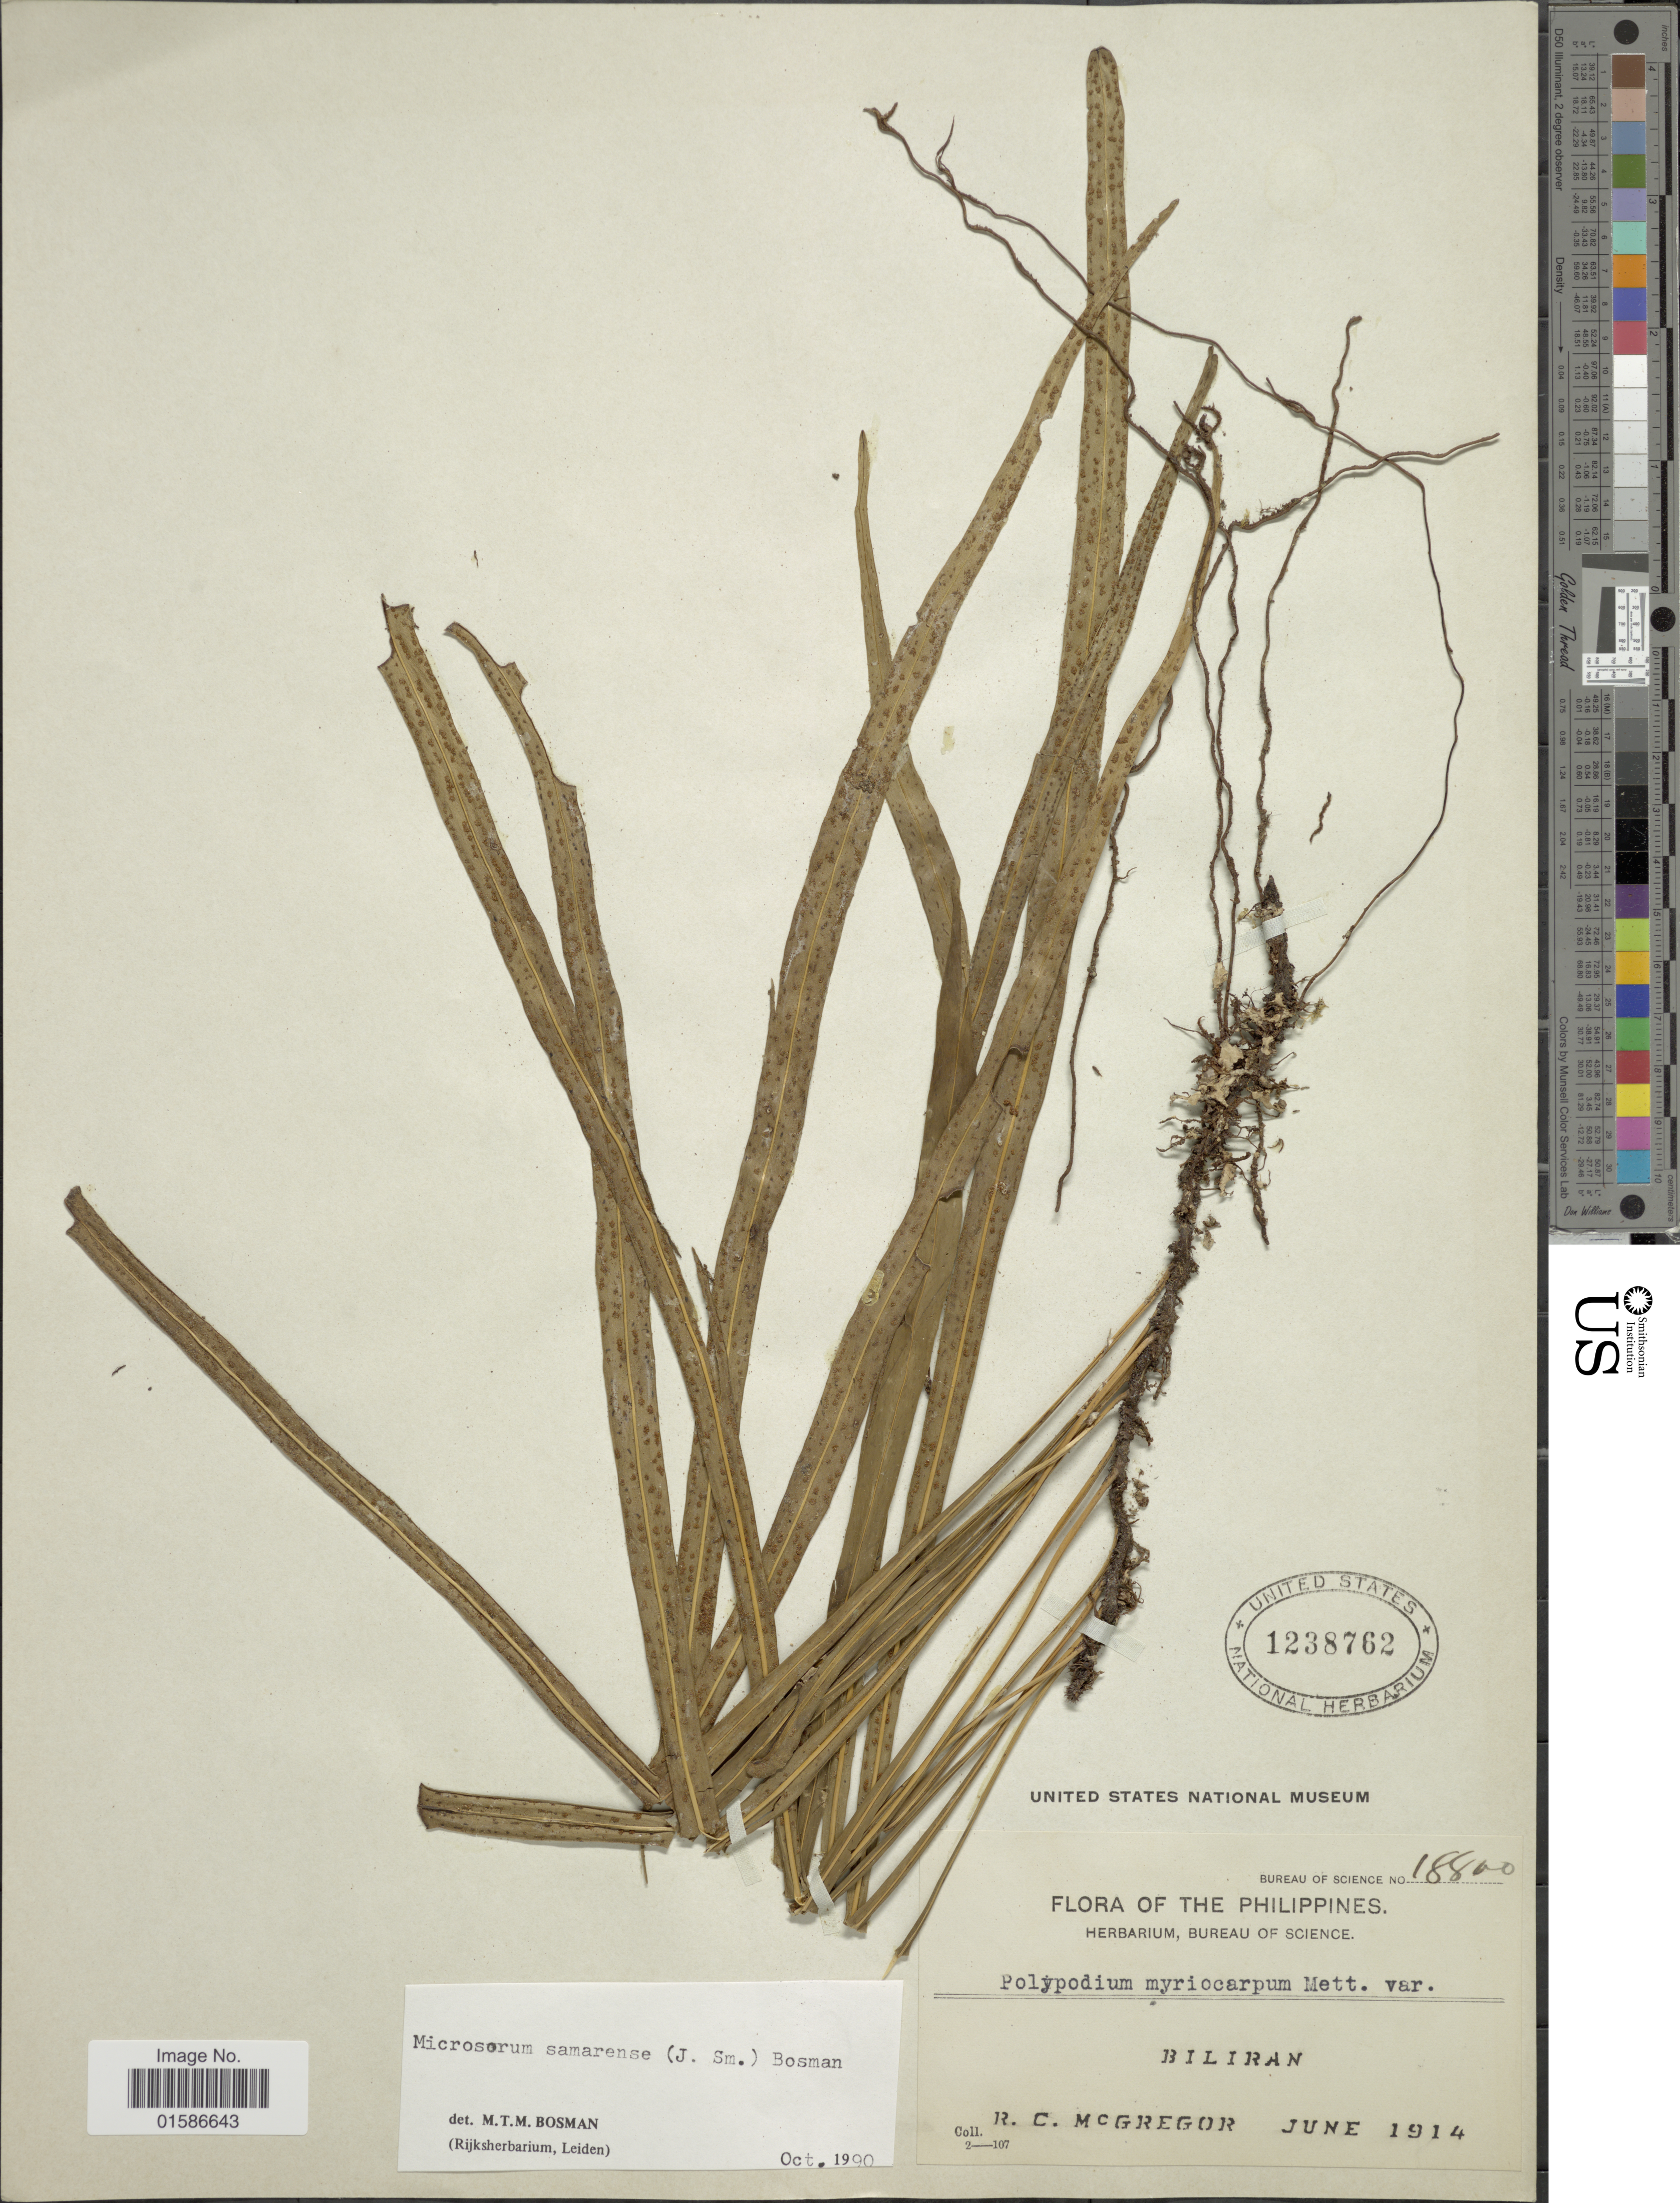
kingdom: Plantae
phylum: Tracheophyta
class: Polypodiopsida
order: Polypodiales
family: Polypodiaceae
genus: Microsorum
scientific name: Microsorum samarense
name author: (J. Sm.) Bosman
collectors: R. C. McGregor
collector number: Bureau of Science 18800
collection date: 1914-06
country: Philippines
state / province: Eastern Visayas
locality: Biliran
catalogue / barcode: US 1238762